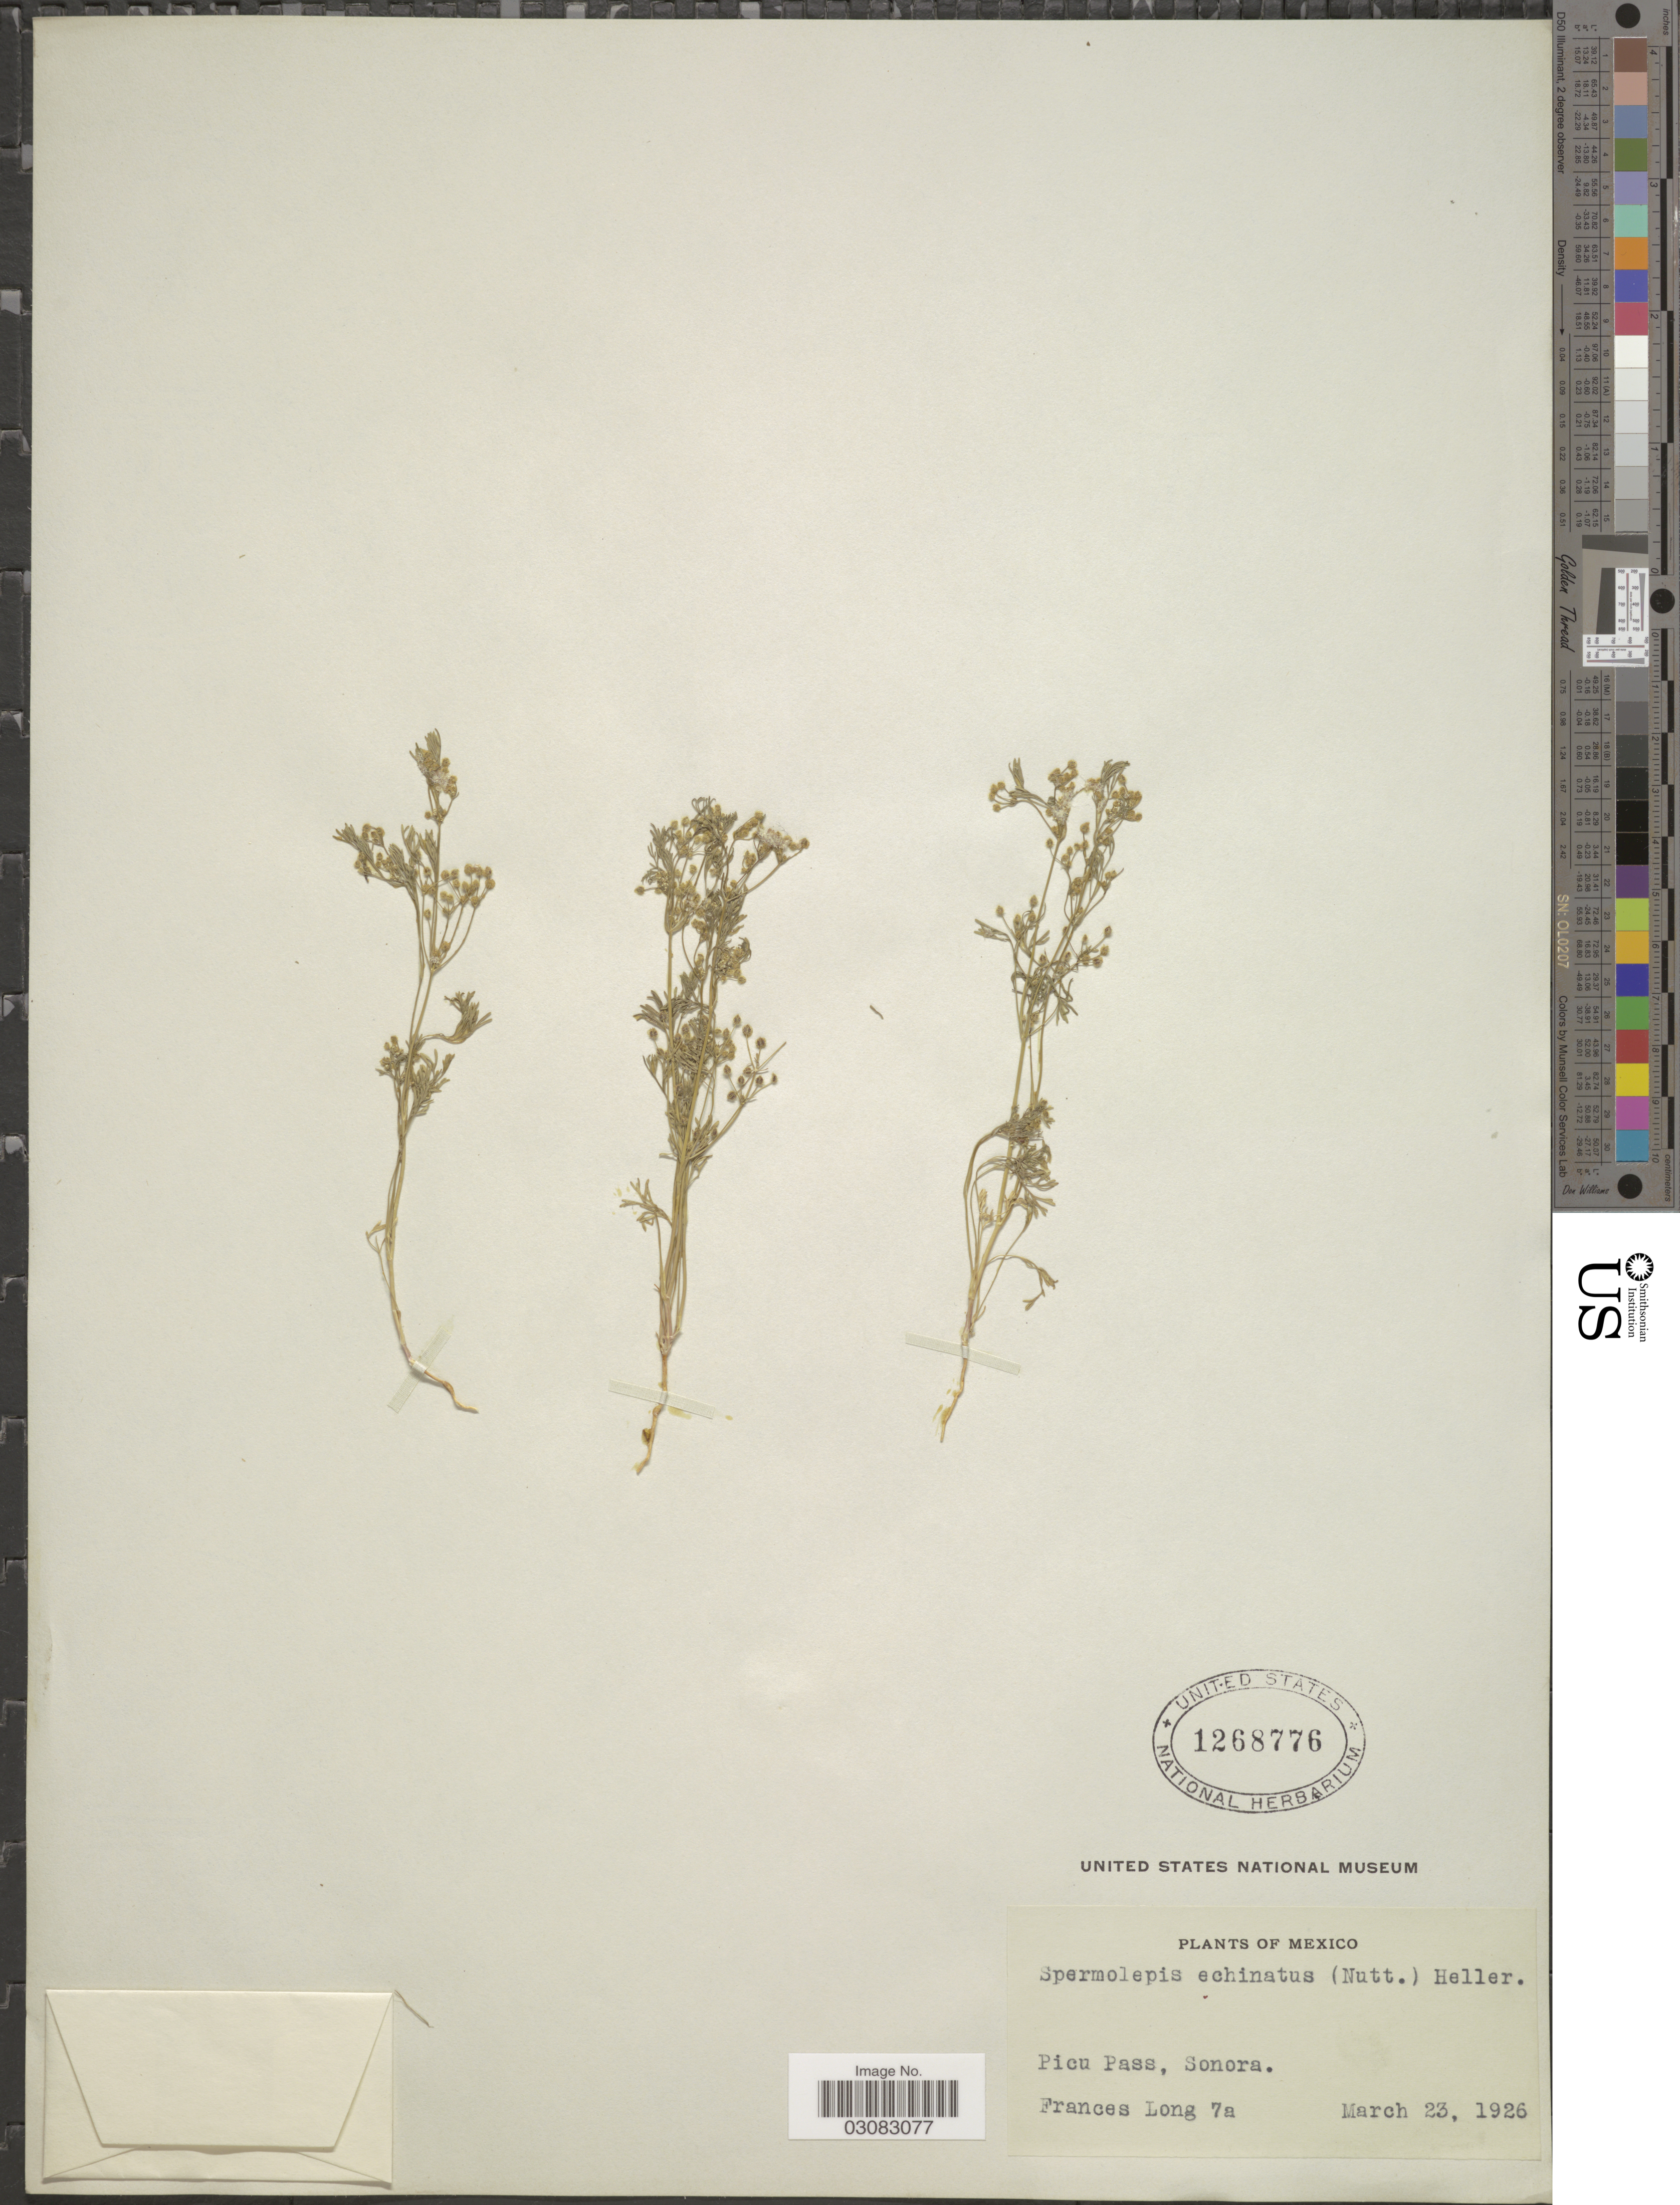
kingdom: Plantae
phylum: Tracheophyta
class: Magnoliopsida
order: Apiales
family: Apiaceae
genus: Spermolepis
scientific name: Spermolepis echinata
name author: (Nutt. ex DC.) A. Heller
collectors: F. Long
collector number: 7a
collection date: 1926-03-23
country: Mexico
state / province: Sonora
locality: Picu Pass.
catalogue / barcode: US 1268776